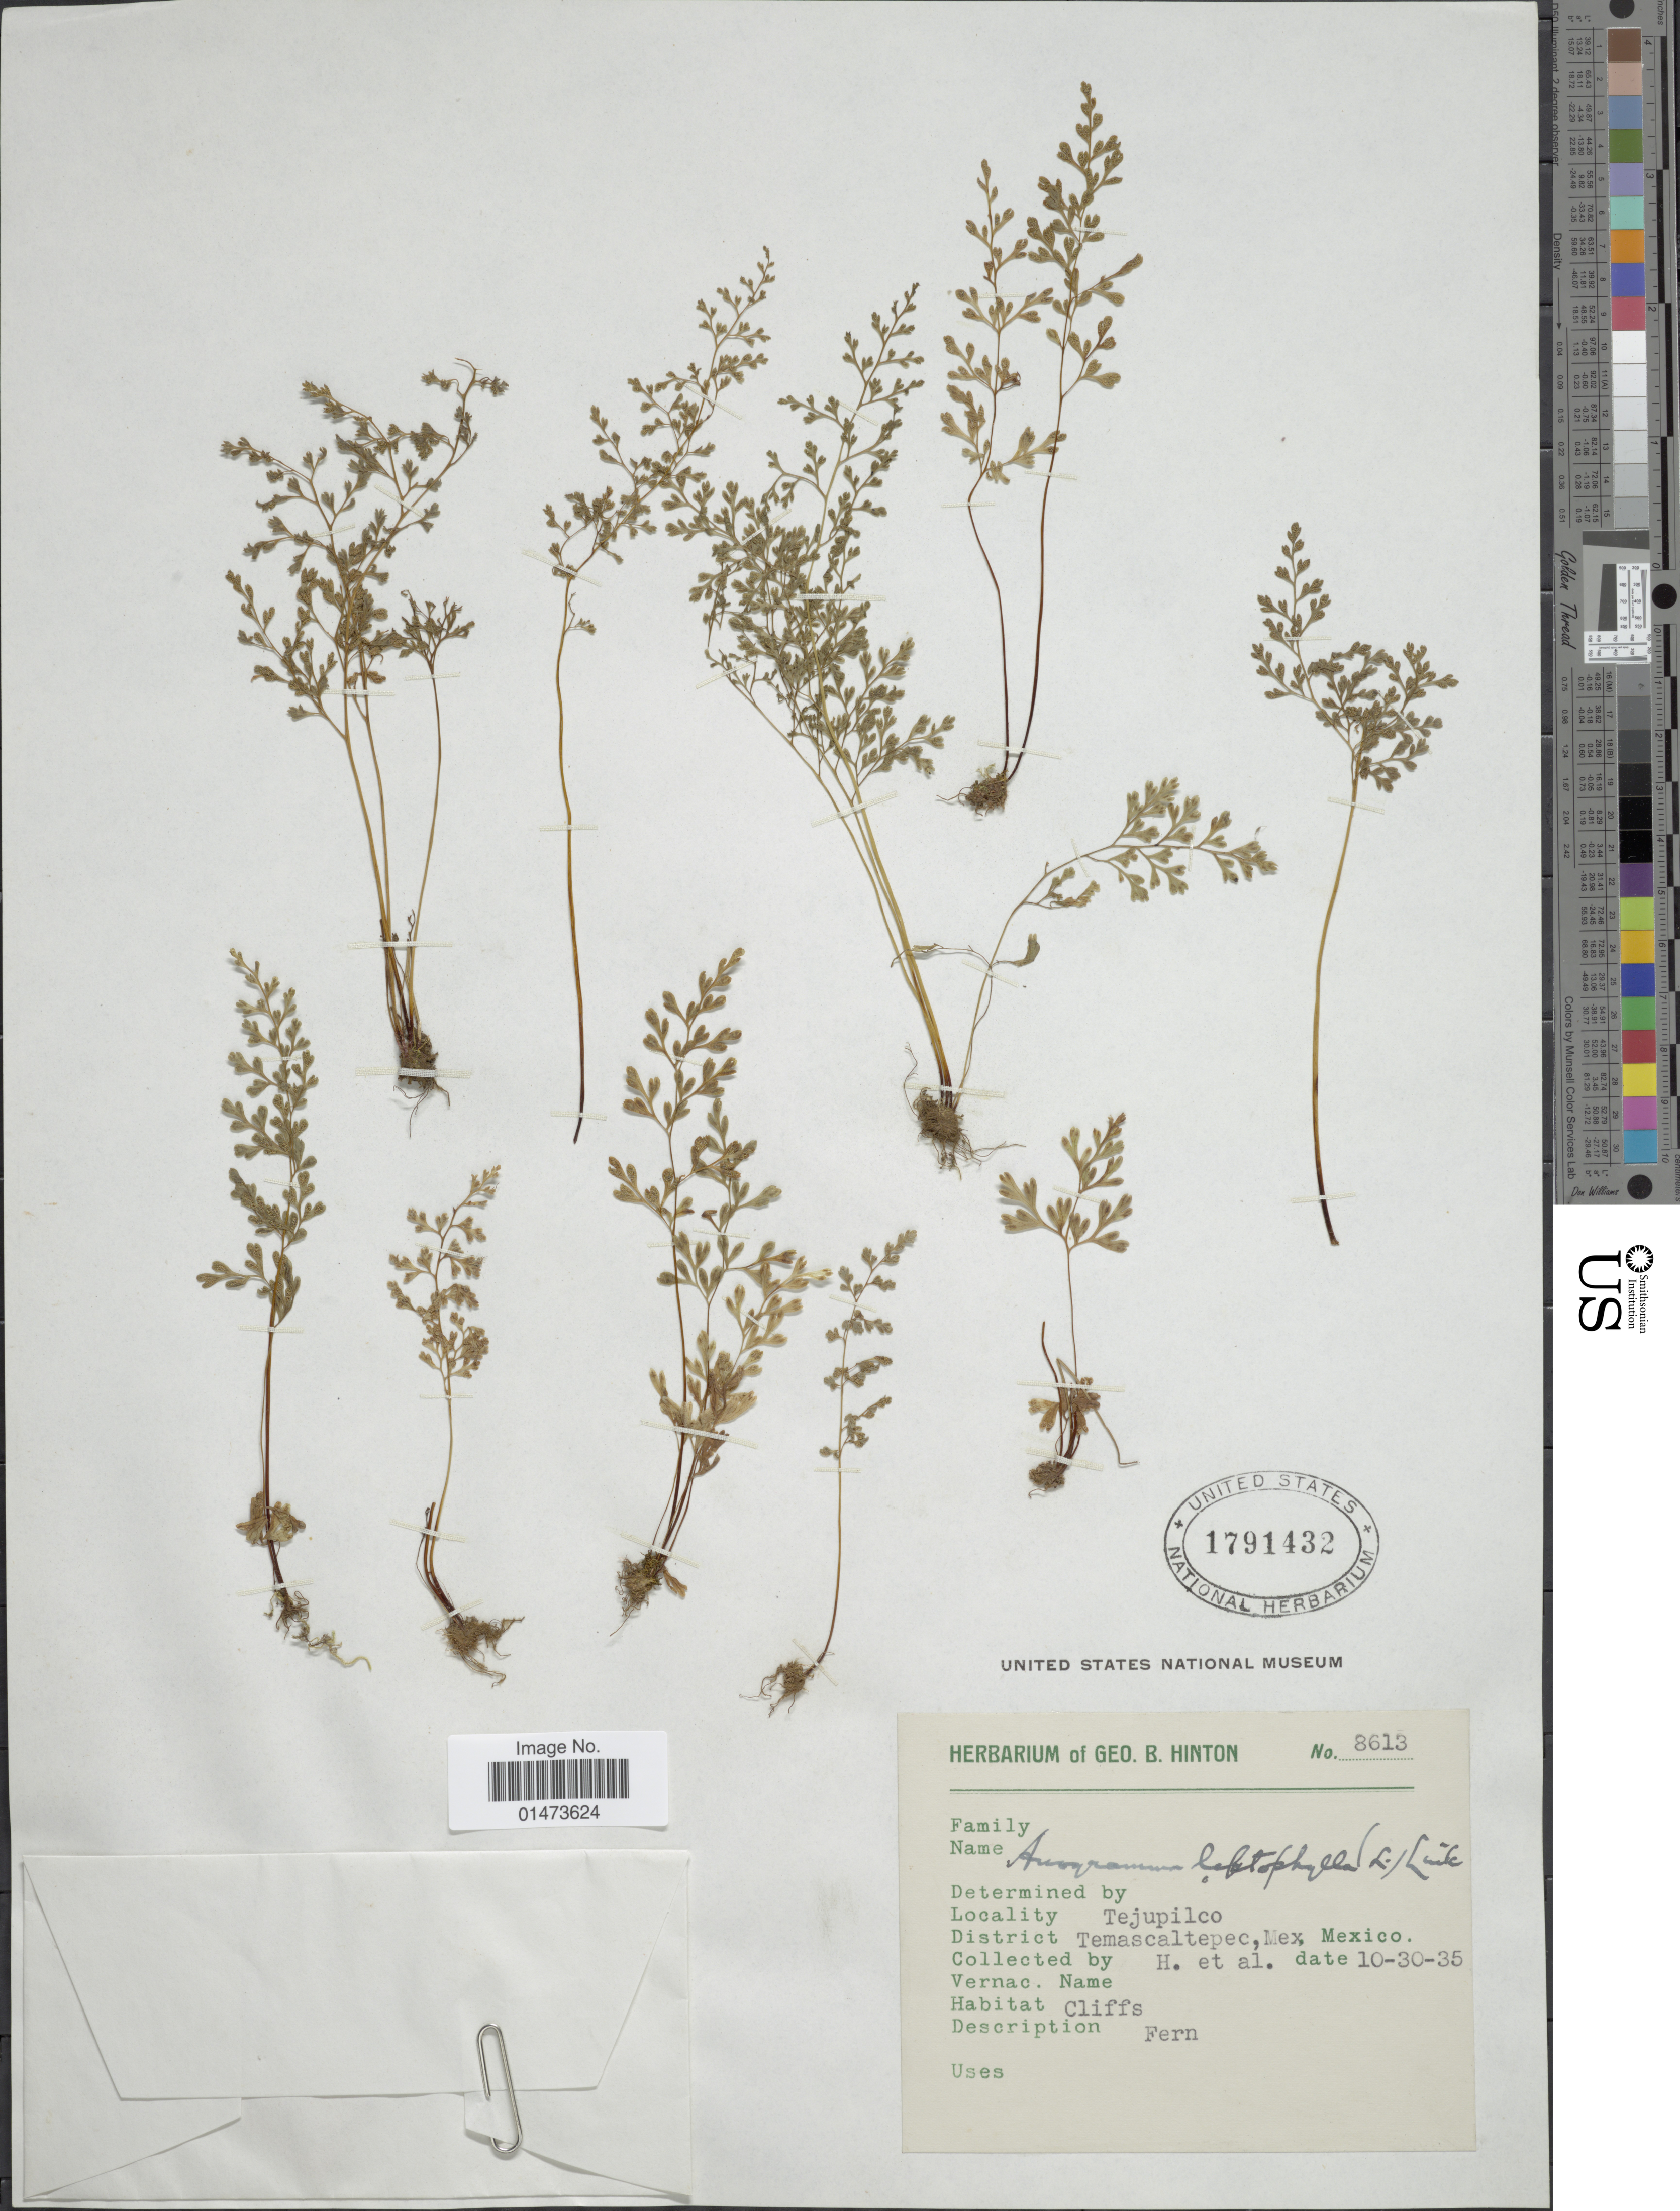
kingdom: Plantae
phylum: Tracheophyta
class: Polypodiopsida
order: Polypodiales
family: Pteridaceae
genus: Anogramma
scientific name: Anogramma guatemalensis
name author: (Domin) C. Chr.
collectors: G. B. Hinton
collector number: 8613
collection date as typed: Transcribed d/m/y: 30/10/35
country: Mexico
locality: Tejupilco, District Temascaltepec.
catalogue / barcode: US 1791432